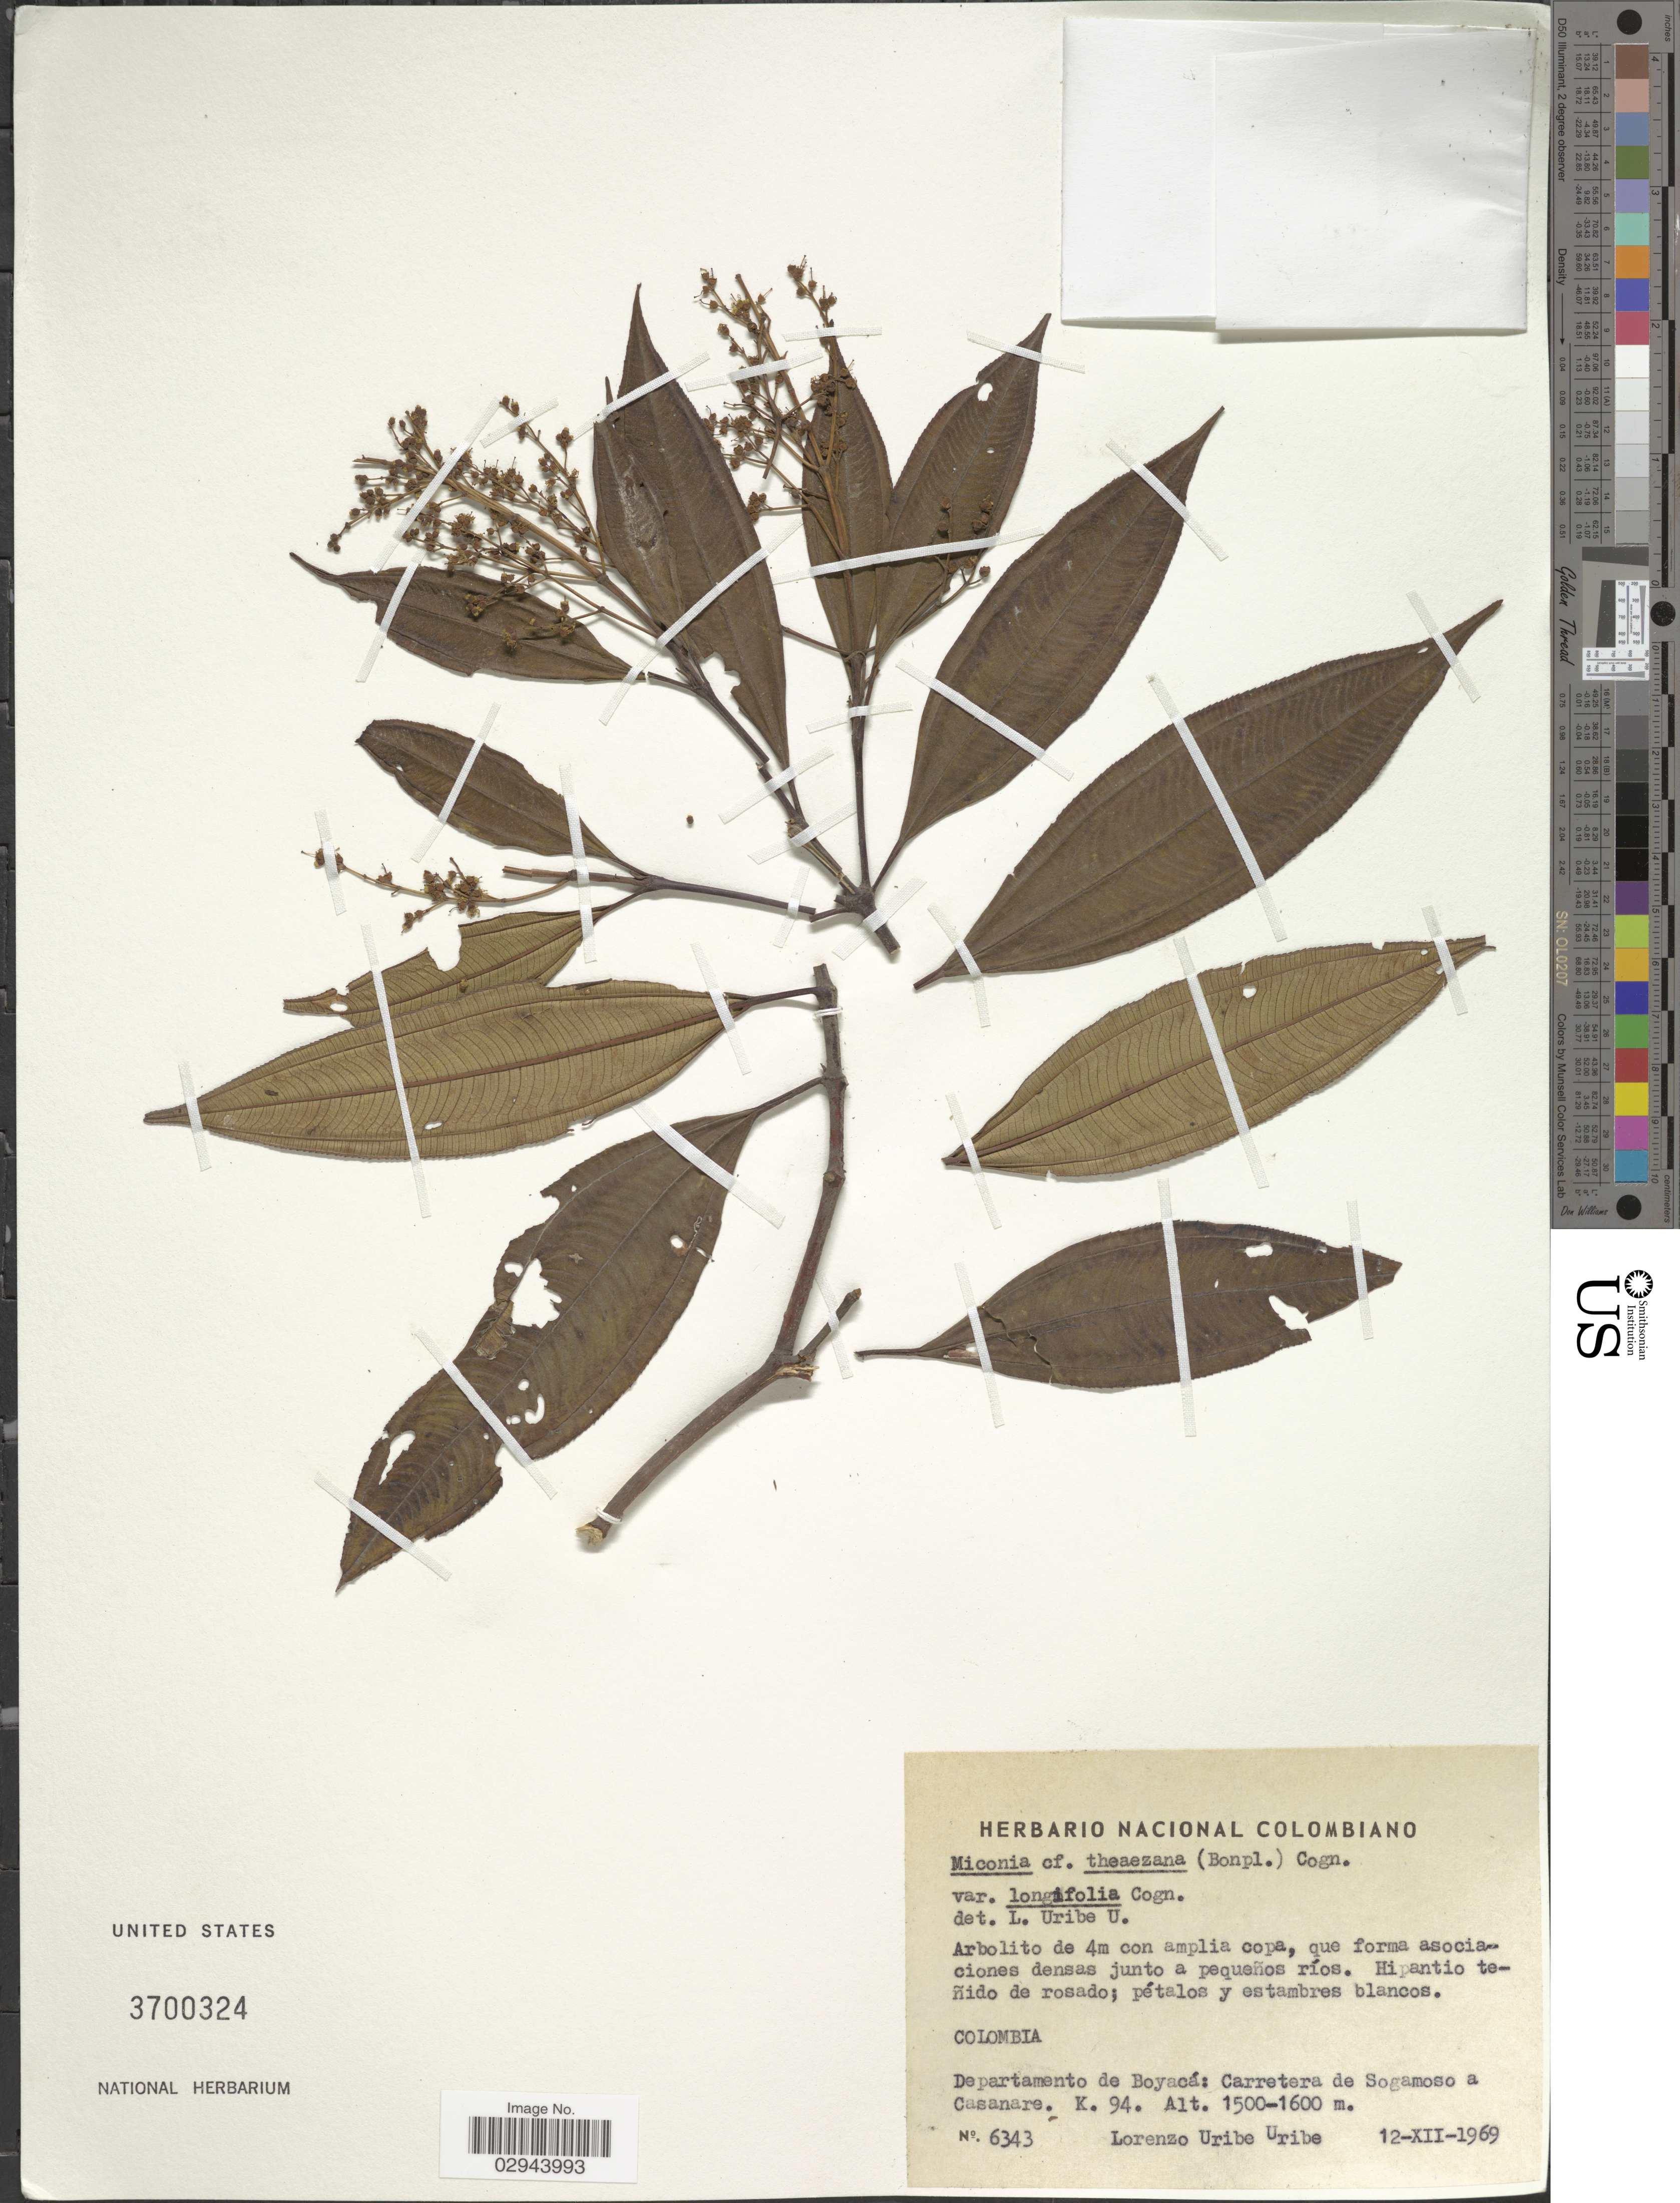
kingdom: Plantae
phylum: Tracheophyta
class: Magnoliopsida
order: Myrtales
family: Melastomataceae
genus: Miconia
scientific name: Miconia theizans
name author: (Bonpl.) Cogn.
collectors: L. Uribe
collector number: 6343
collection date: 1969-12-12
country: Colombia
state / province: Boyacá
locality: Departamento de Boyacá. Carretera de Sogamoso a Casanare, K.94.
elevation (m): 1500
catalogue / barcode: US 3700324